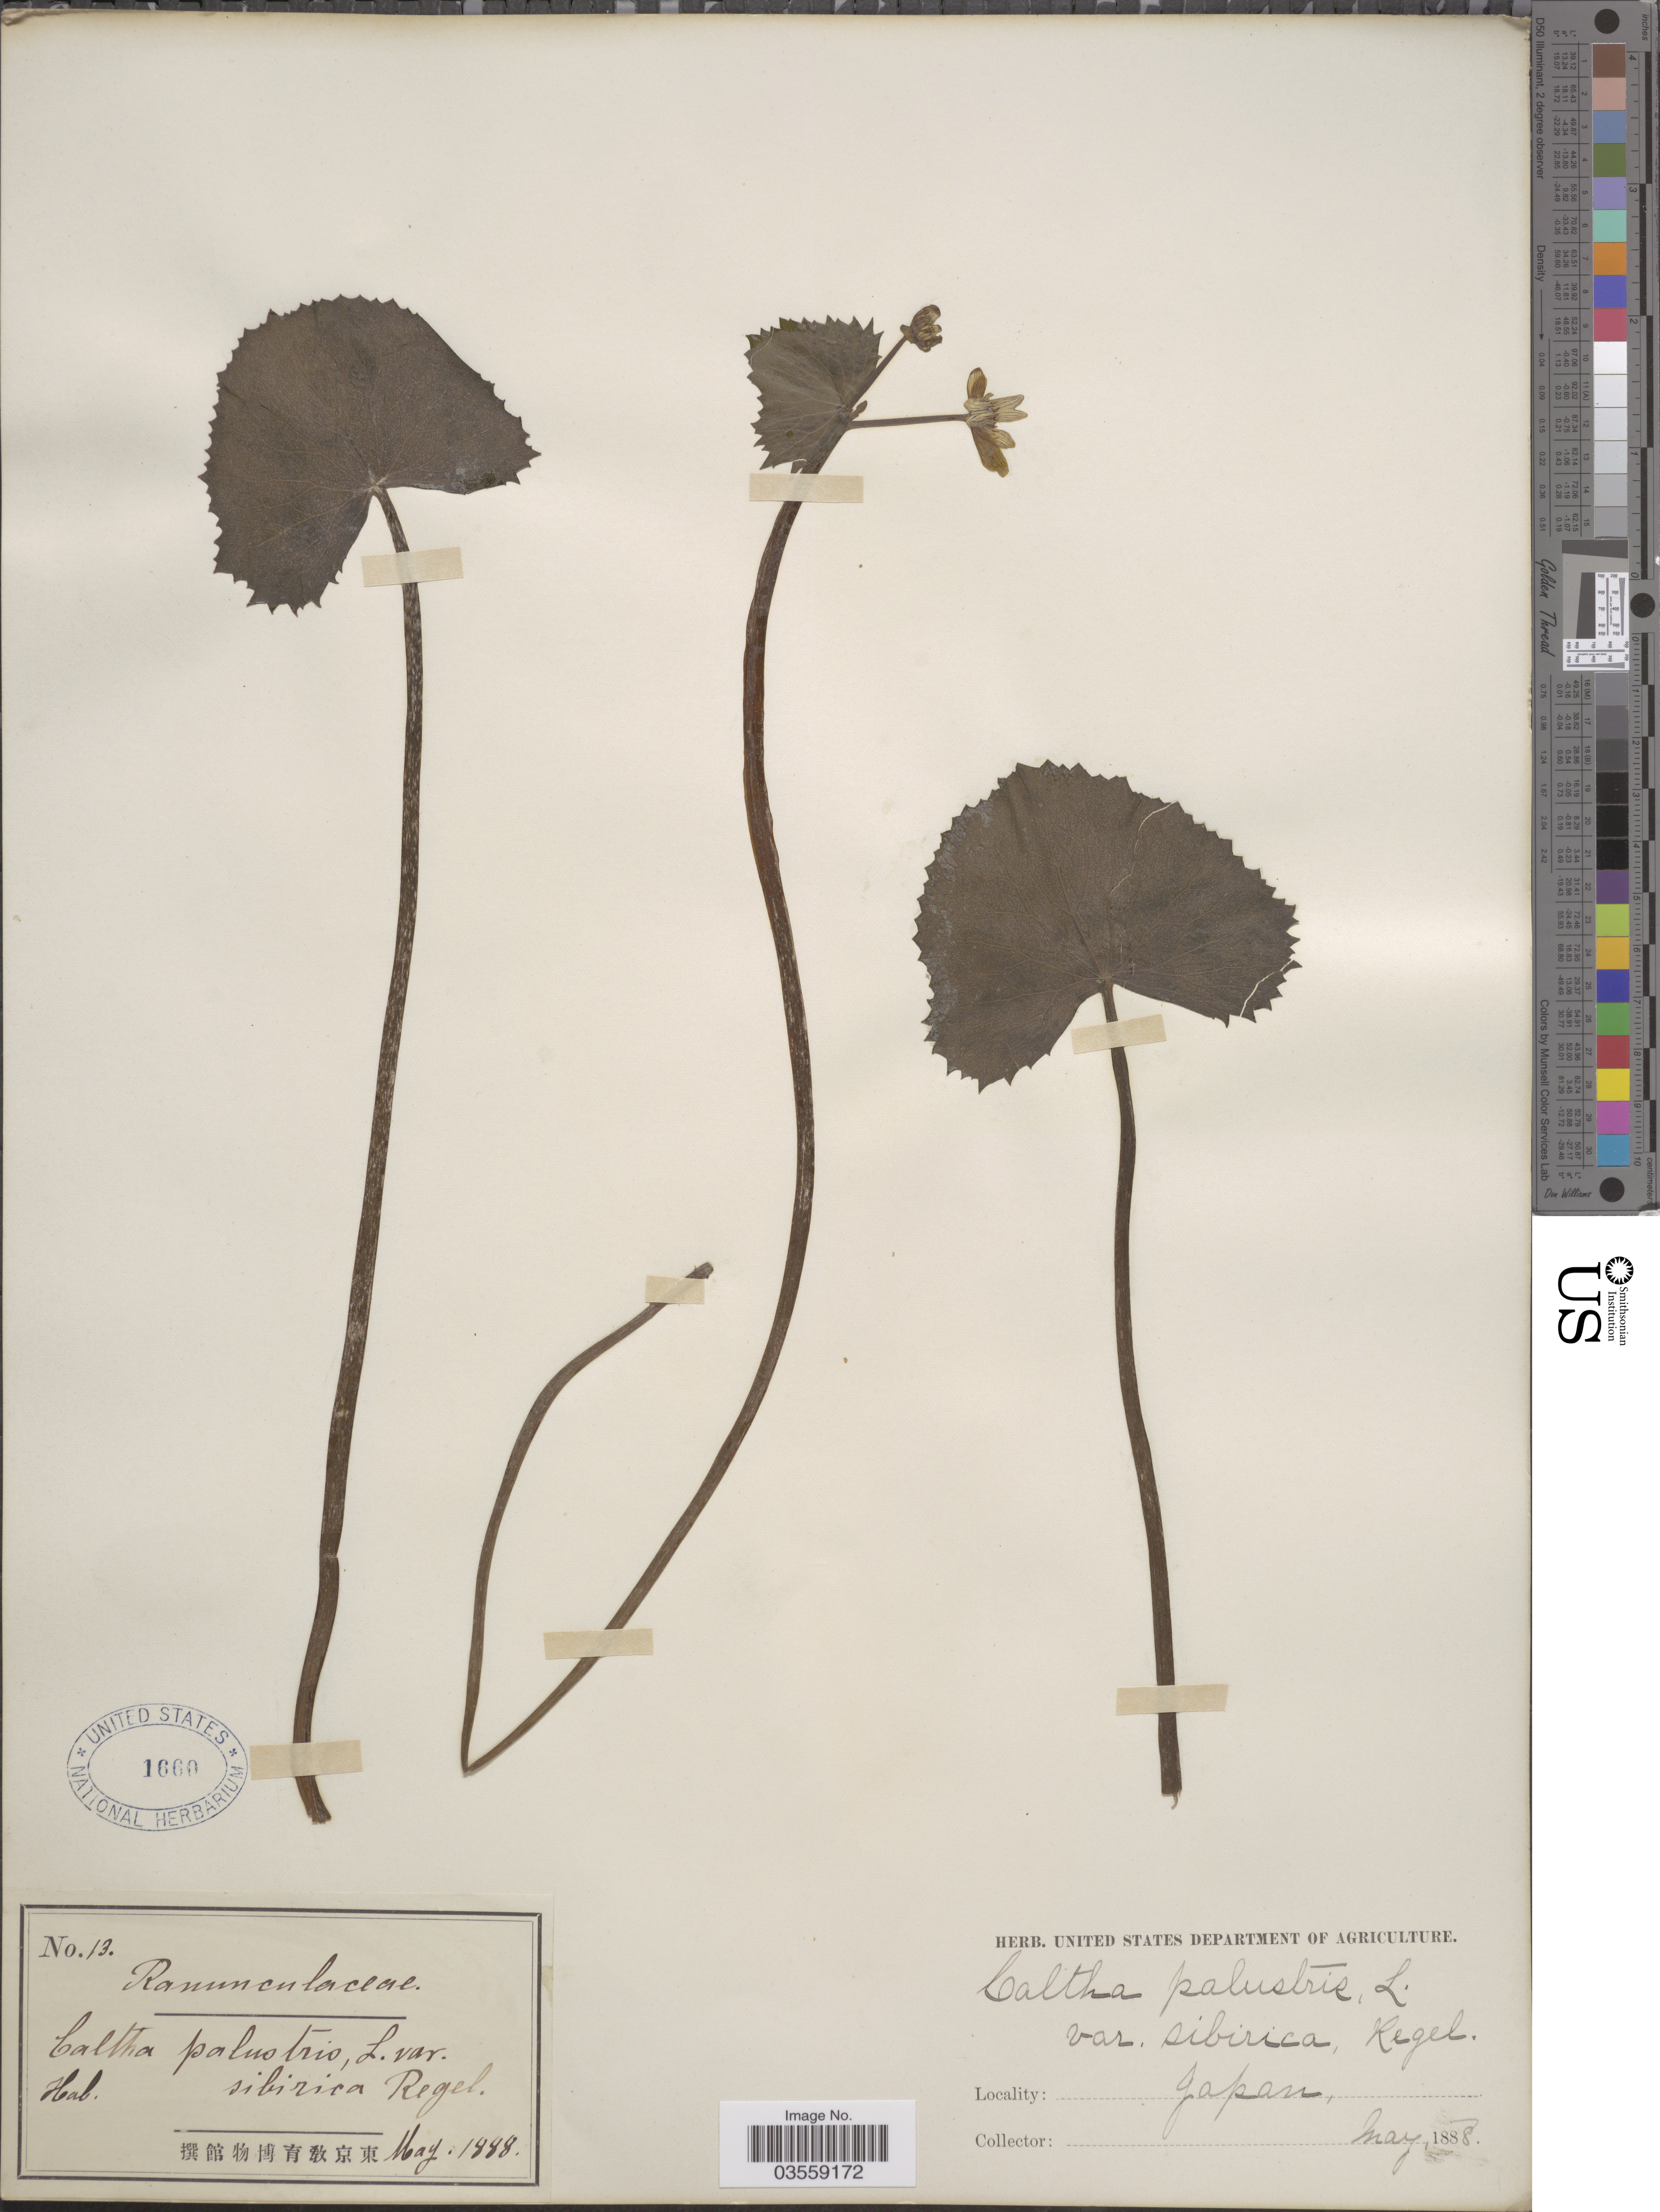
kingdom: Plantae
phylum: Tracheophyta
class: Magnoliopsida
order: Ranunculales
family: Ranunculaceae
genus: Caltha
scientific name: Caltha palustris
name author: L.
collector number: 13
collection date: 1888-05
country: Japan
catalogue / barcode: US 1660